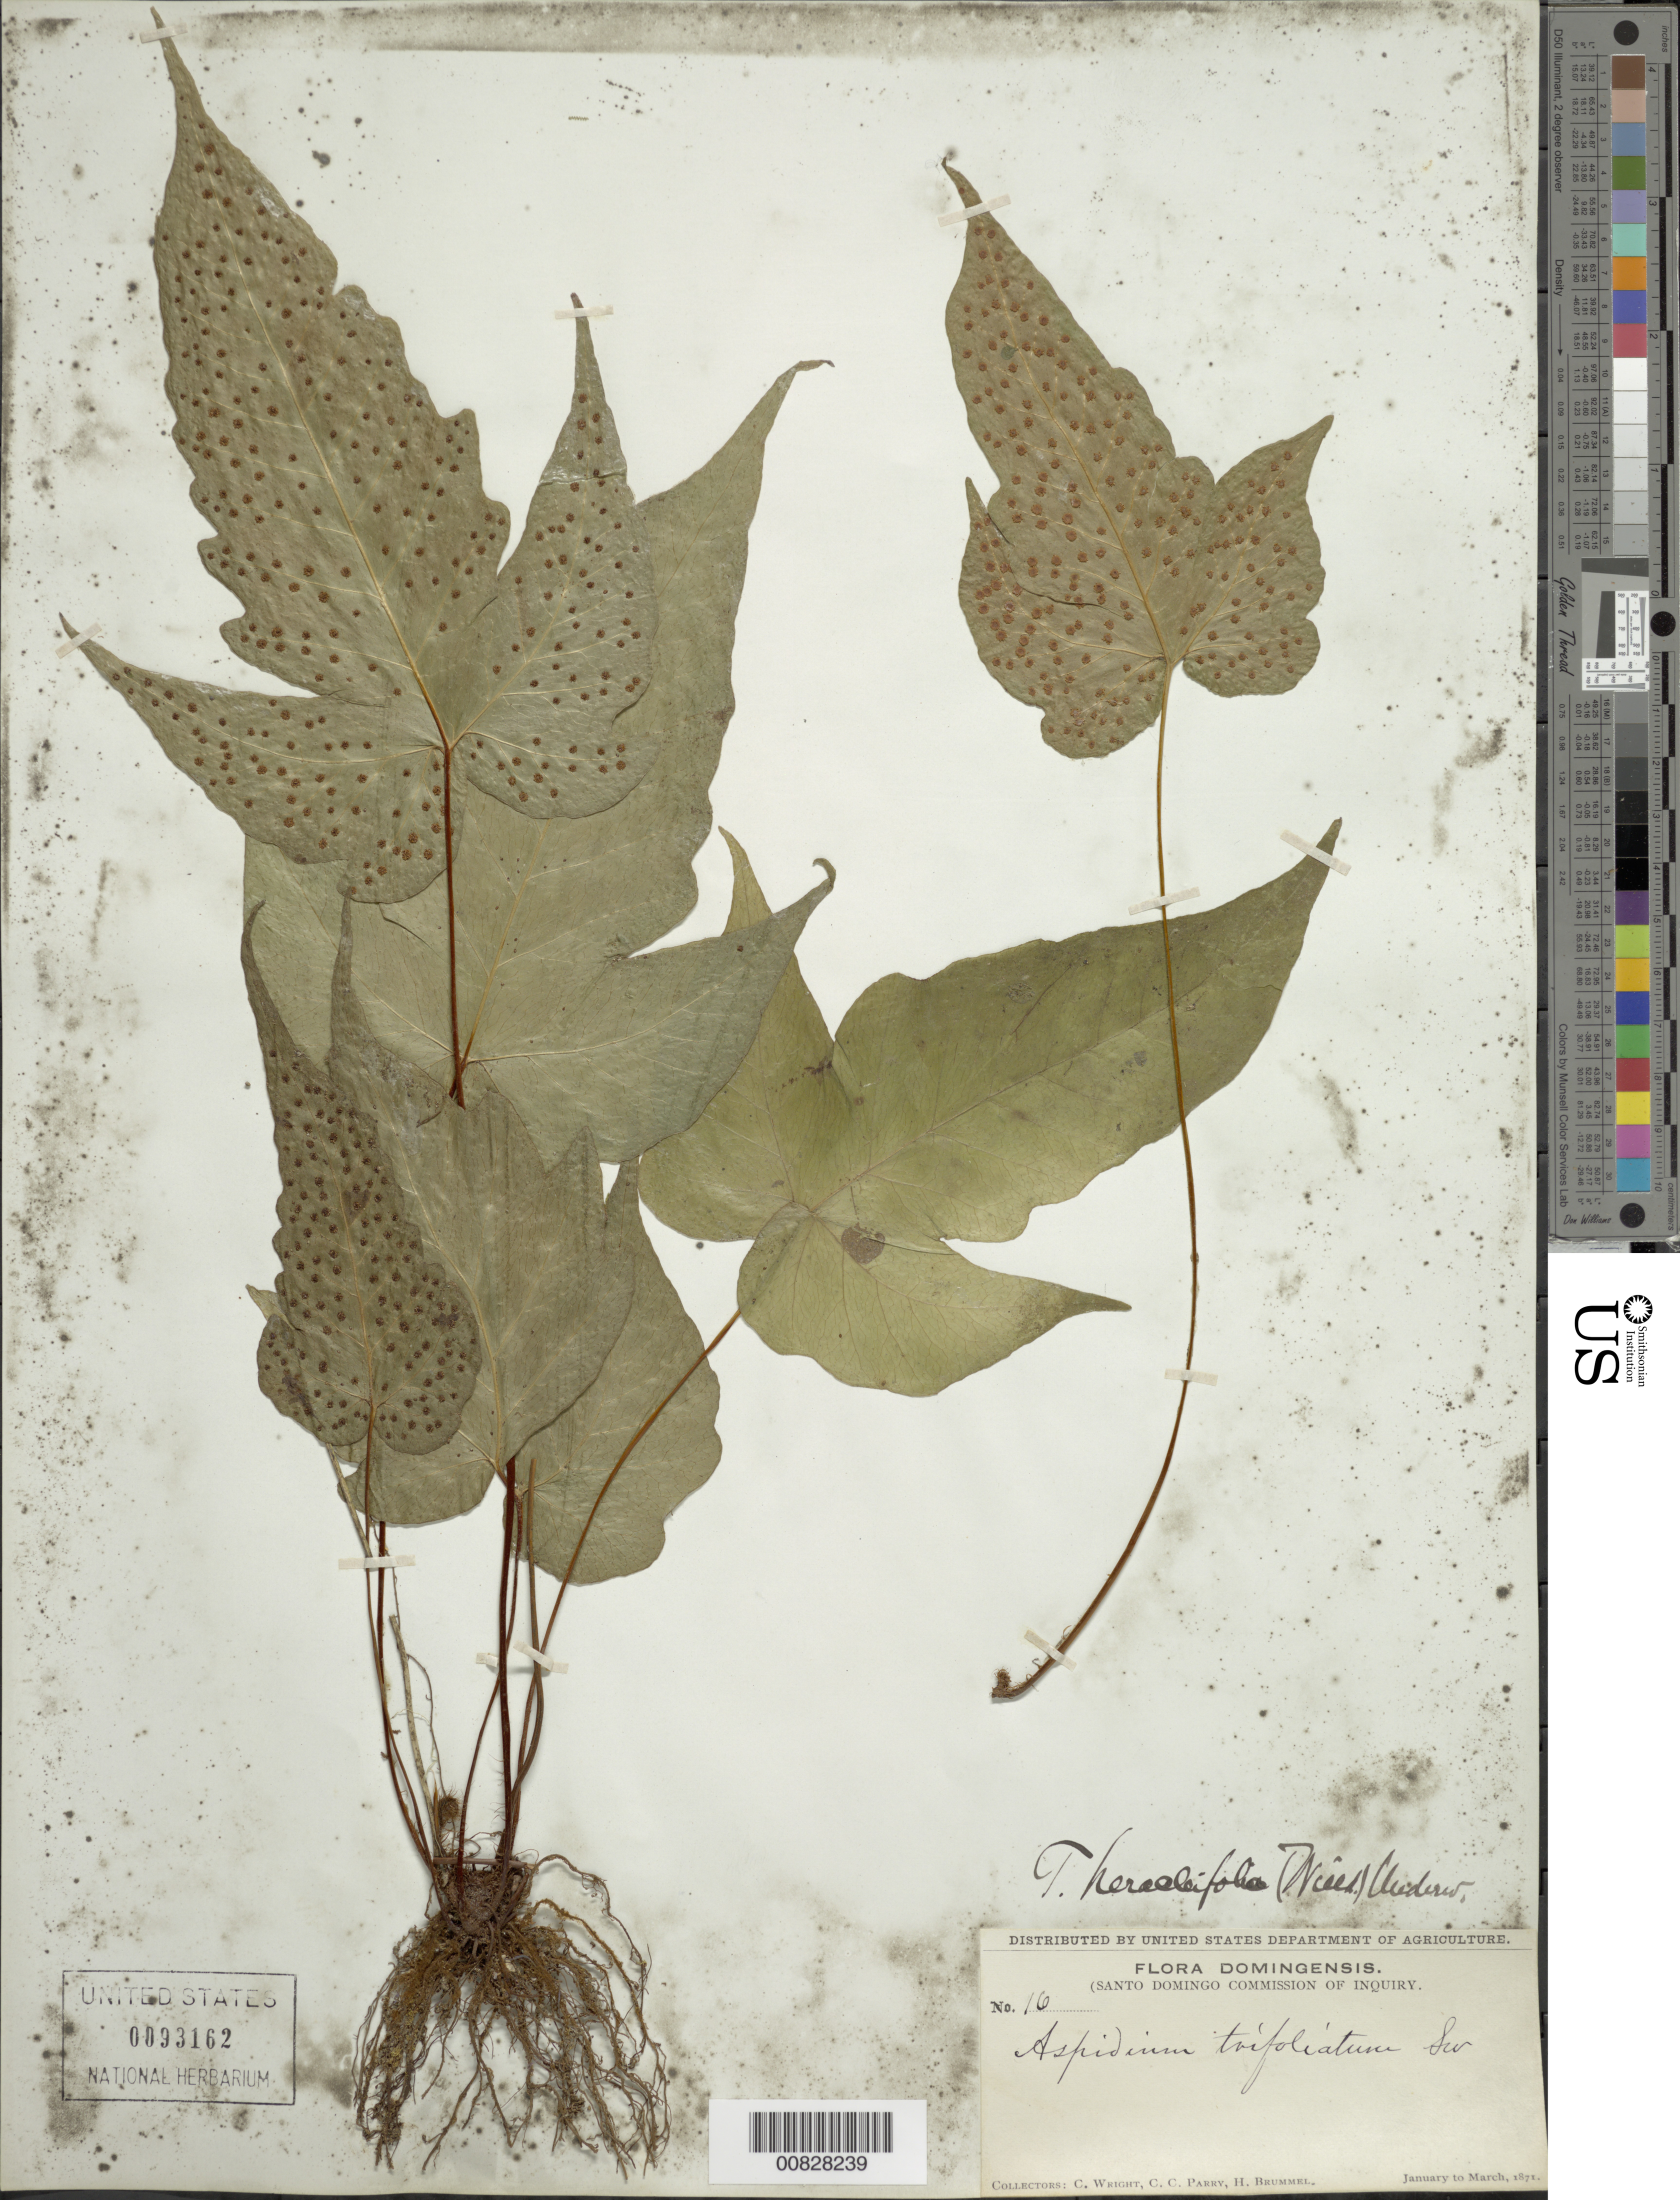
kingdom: Plantae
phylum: Tracheophyta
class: Polypodiopsida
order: Polypodiales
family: Tectariaceae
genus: Tectaria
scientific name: Tectaria heracleifolia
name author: (Willd.) Underw.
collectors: C. Wright, C. C. Parry & H. Brummel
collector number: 16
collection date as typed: Jan 1871 to -- Mar 1871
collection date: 1871-01/1871-03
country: Dominican Republic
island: Hispaniola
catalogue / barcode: US 93162